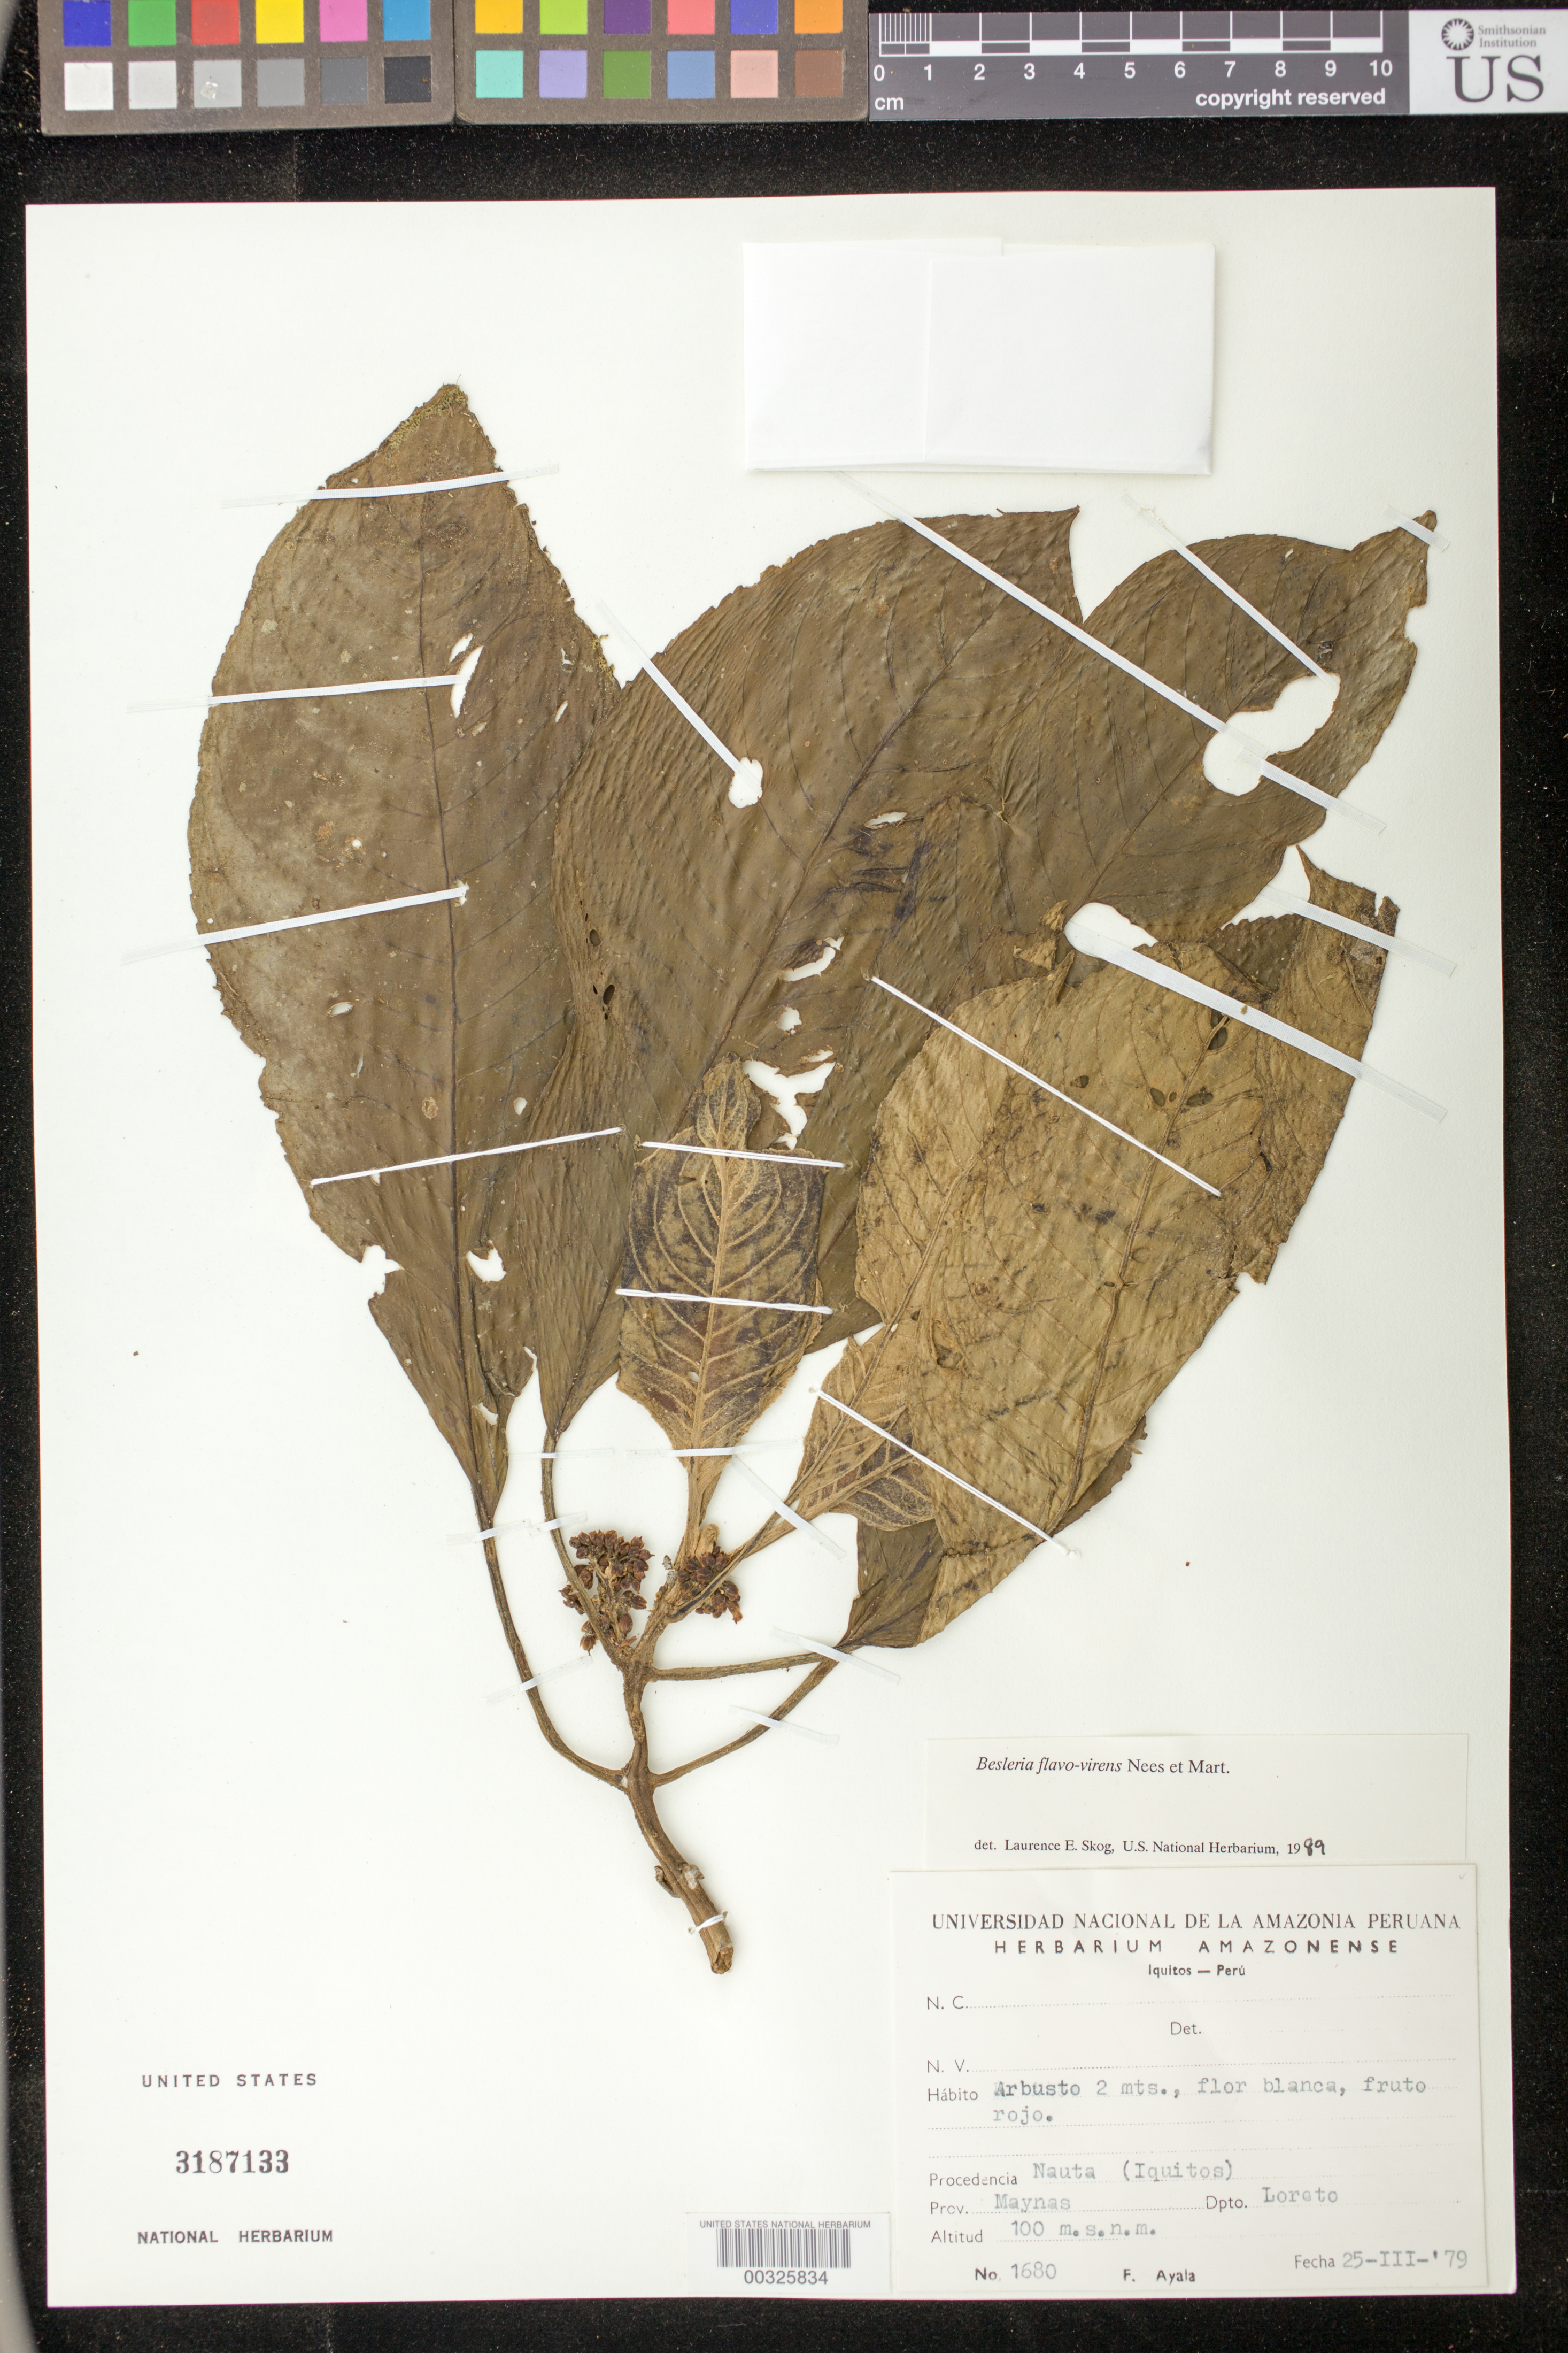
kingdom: Plantae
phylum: Tracheophyta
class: Magnoliopsida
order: Lamiales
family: Gesneriaceae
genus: Besleria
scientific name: Besleria flavo-virens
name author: Nees & Mart.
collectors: F. Ayala F.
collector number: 1680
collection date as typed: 25 Mar 1979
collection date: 1979-03-25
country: Peru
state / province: Loreto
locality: Prov. Maynas; Nauta (Iquitos)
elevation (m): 100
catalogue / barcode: US 3187133